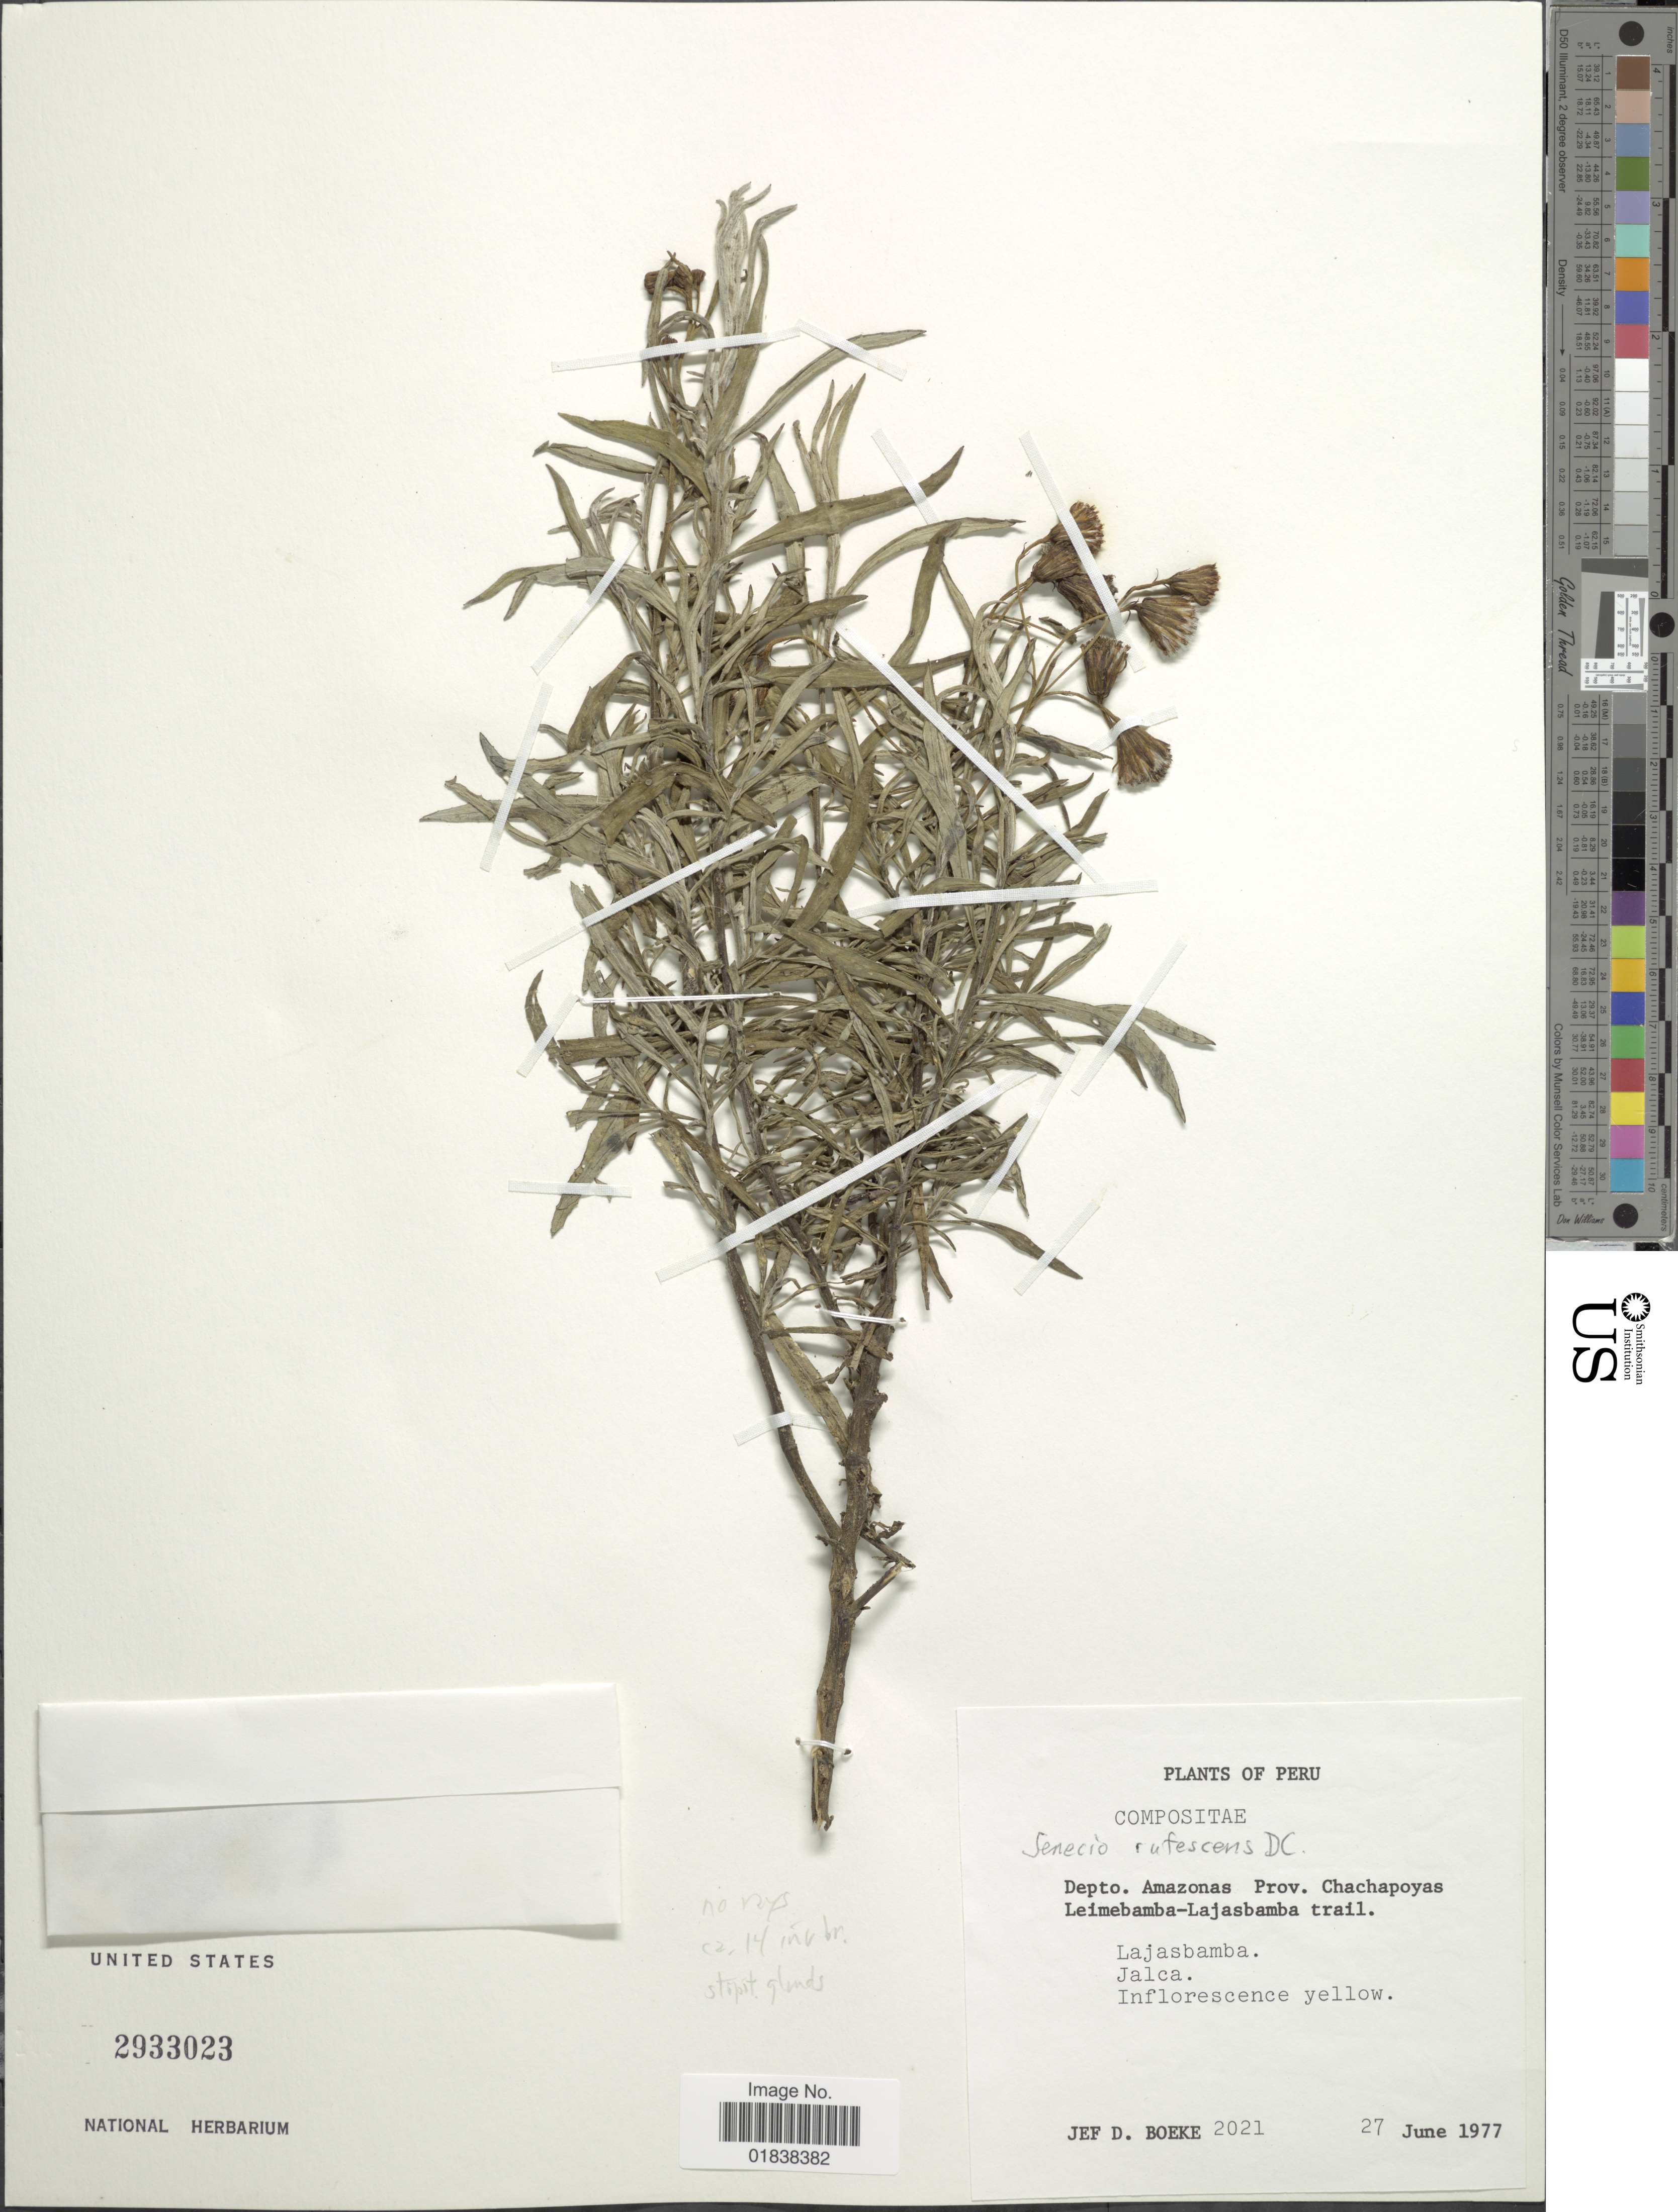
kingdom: Plantae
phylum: Tracheophyta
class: Magnoliopsida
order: Asterales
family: Asteraceae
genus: Senecio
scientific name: Senecio rufescens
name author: DC.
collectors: J. D. Boeke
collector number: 2021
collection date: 1977-06-27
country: Peru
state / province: Amazonas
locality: Prov. Chachapoyas, Leimebamba-Lajasbamba trail, Lajasbamba, Jalca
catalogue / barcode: US 2933023